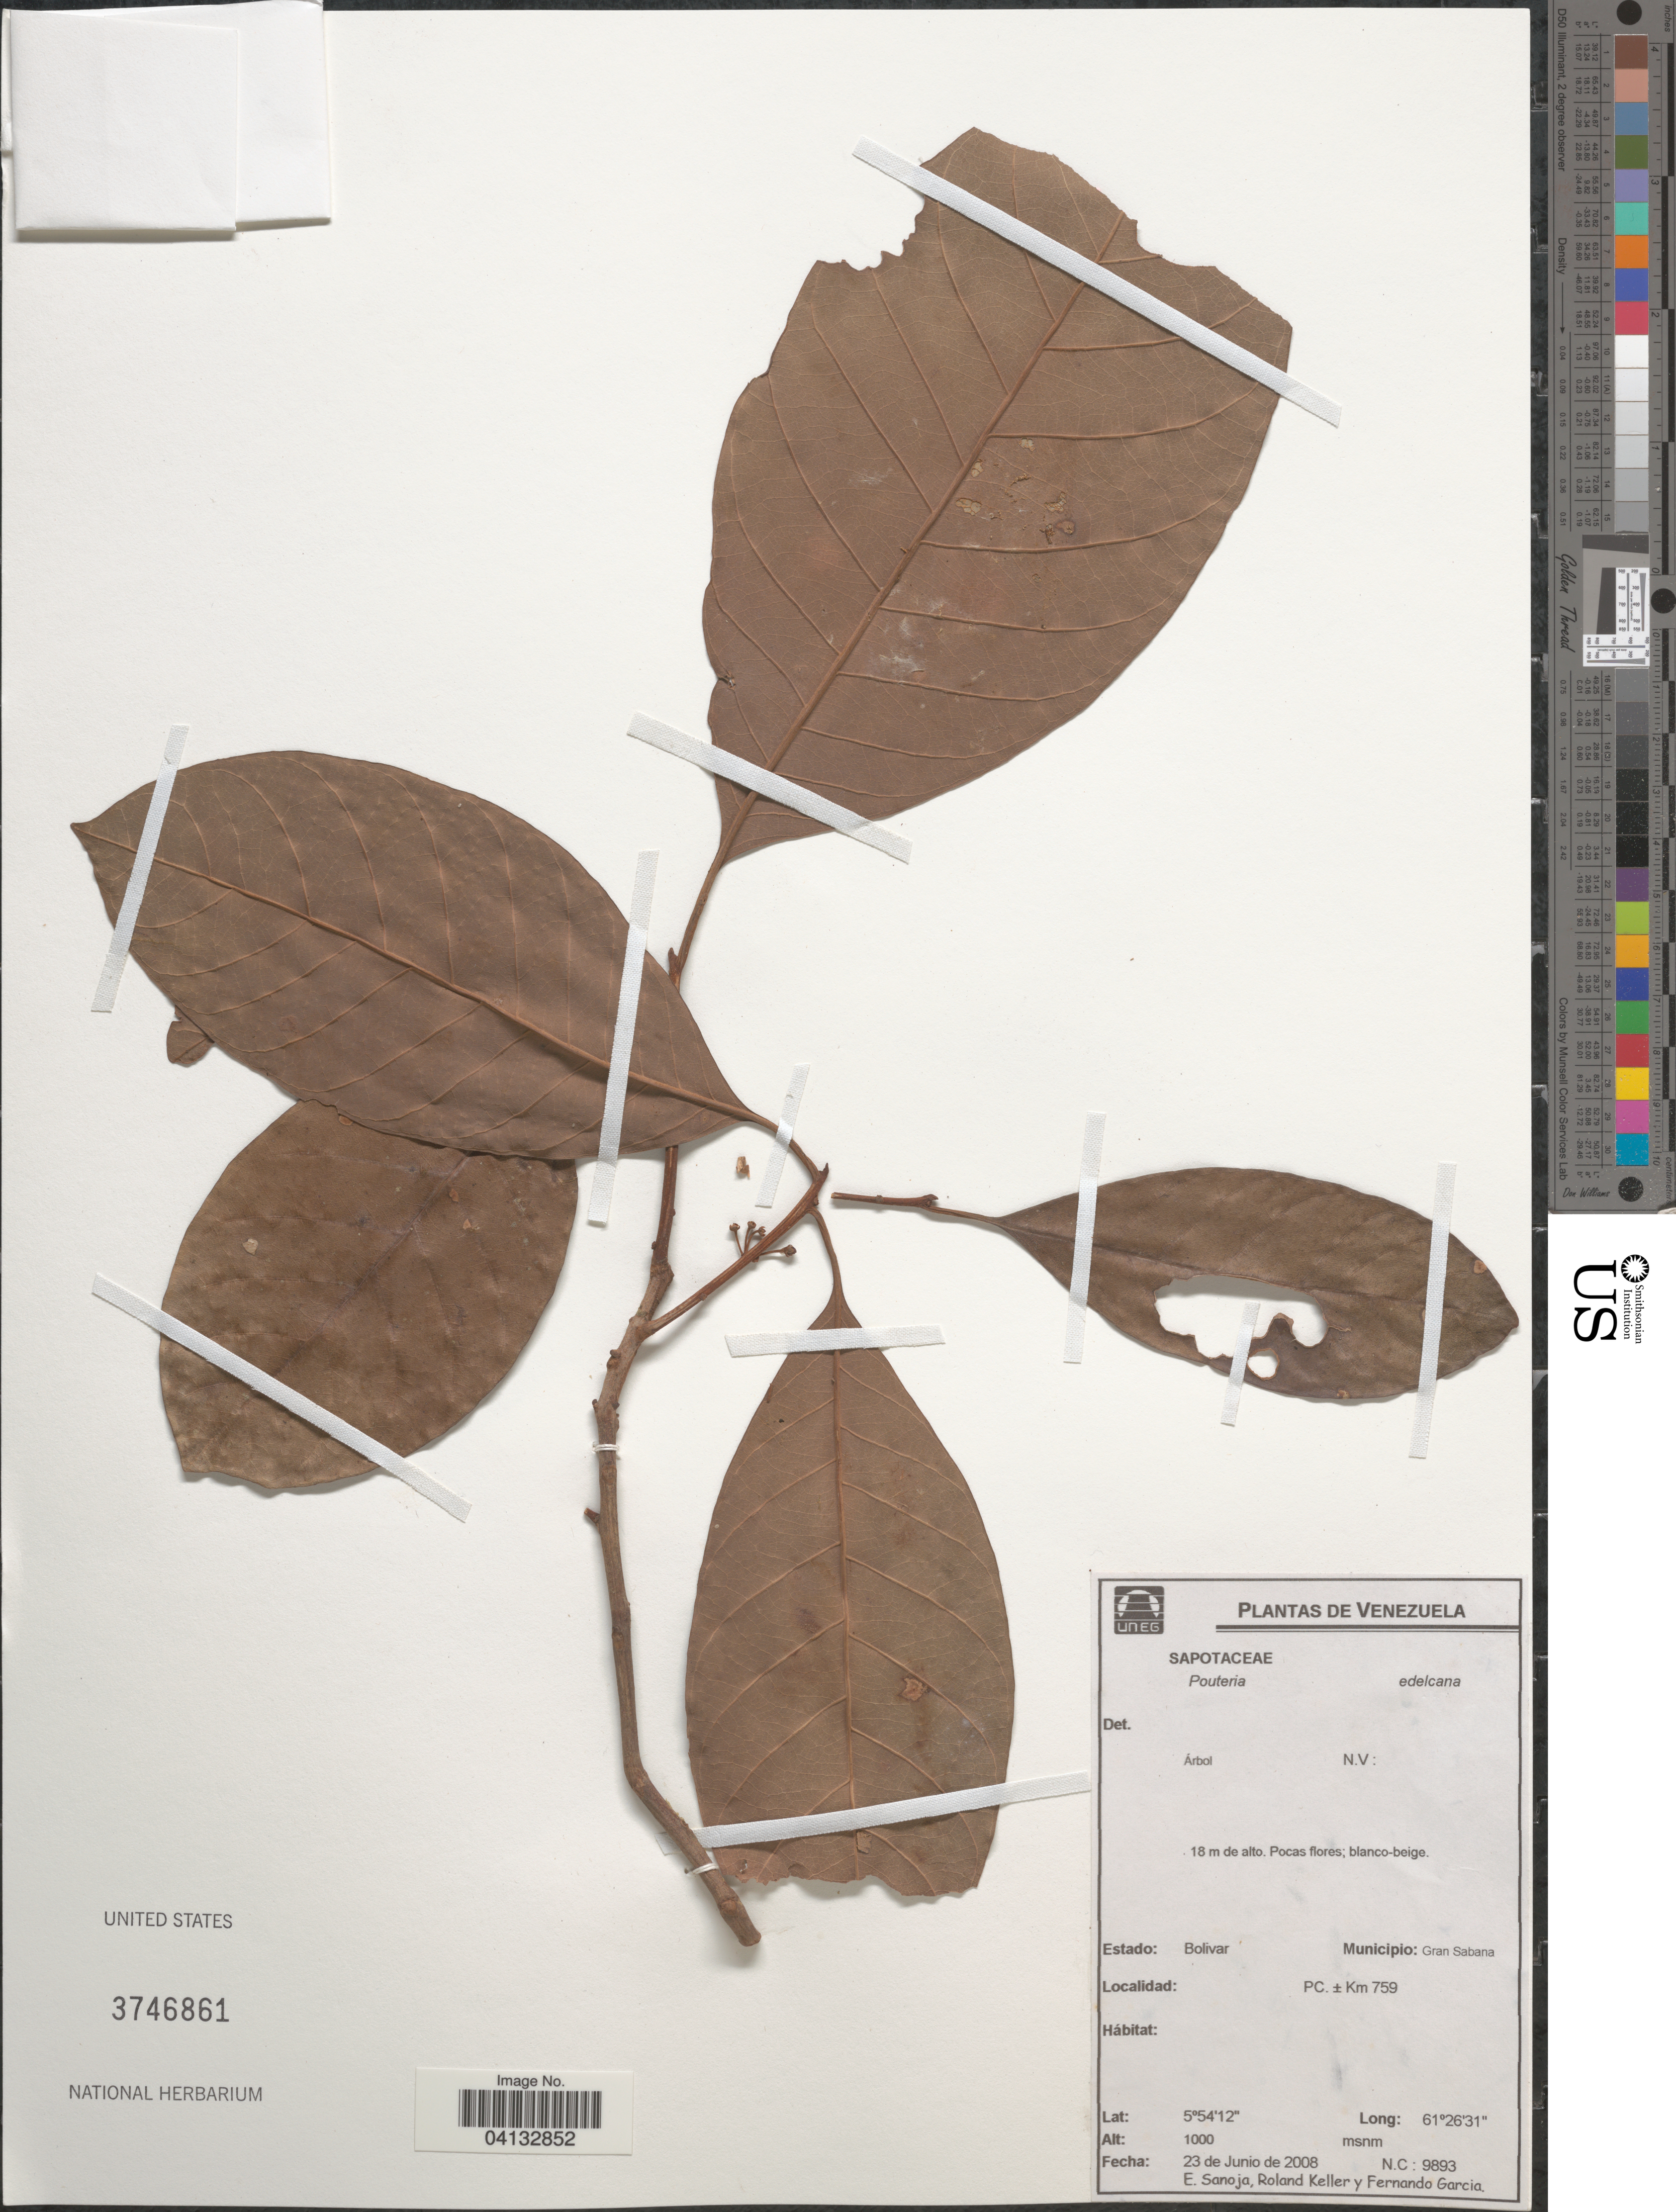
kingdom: Plantae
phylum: Tracheophyta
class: Magnoliopsida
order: Ericales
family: Sapotaceae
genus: Pouteria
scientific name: Pouteria sp.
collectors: E. Sanoja, R. Keller & F. Garcia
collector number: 9893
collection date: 2008-06-23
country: Venezuela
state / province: Bolivar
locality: Municipio: Gran Sabana. PC. ± Km 759.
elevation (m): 1000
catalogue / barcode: US 3746861